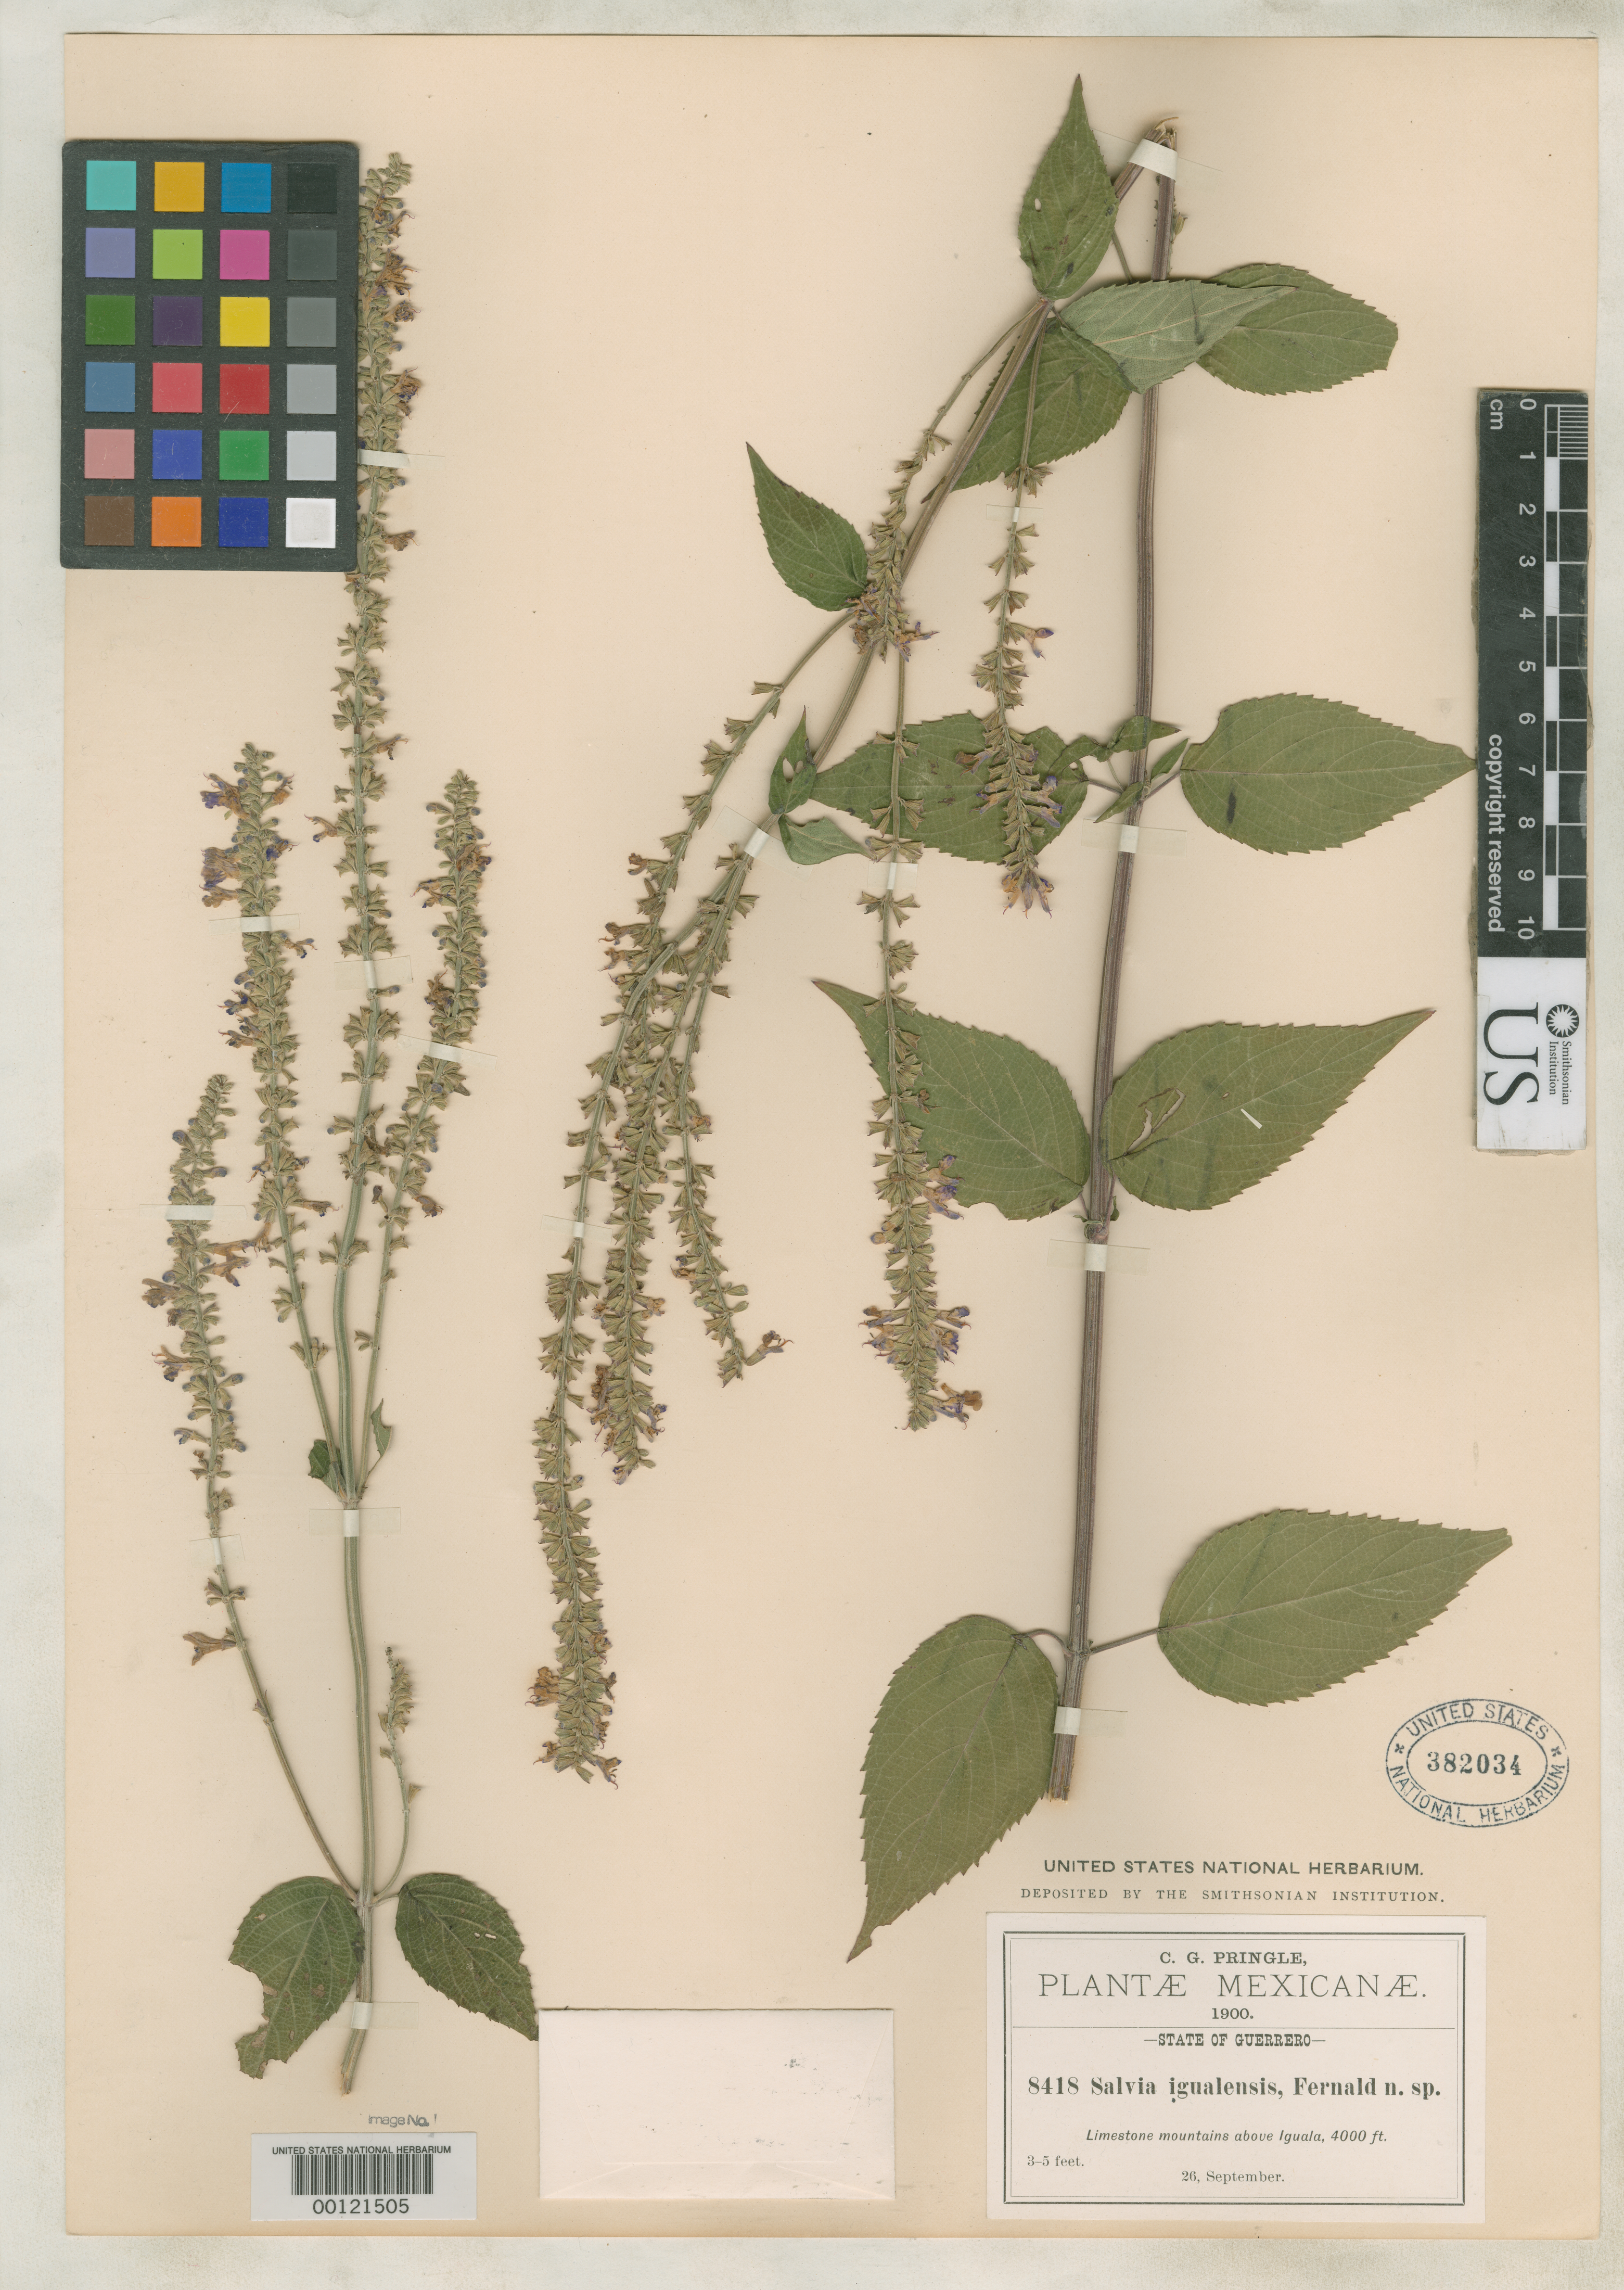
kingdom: Plantae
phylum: Tracheophyta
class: Magnoliopsida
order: Lamiales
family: Lamiaceae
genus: Salvia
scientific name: Salvia igualensis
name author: Fernald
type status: Isotype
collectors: C. G. Pringle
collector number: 8418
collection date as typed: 26 Sep 1900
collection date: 1900-09-26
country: Mexico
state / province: Guerrero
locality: Mountains above Iguala.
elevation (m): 1219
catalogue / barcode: US 382034